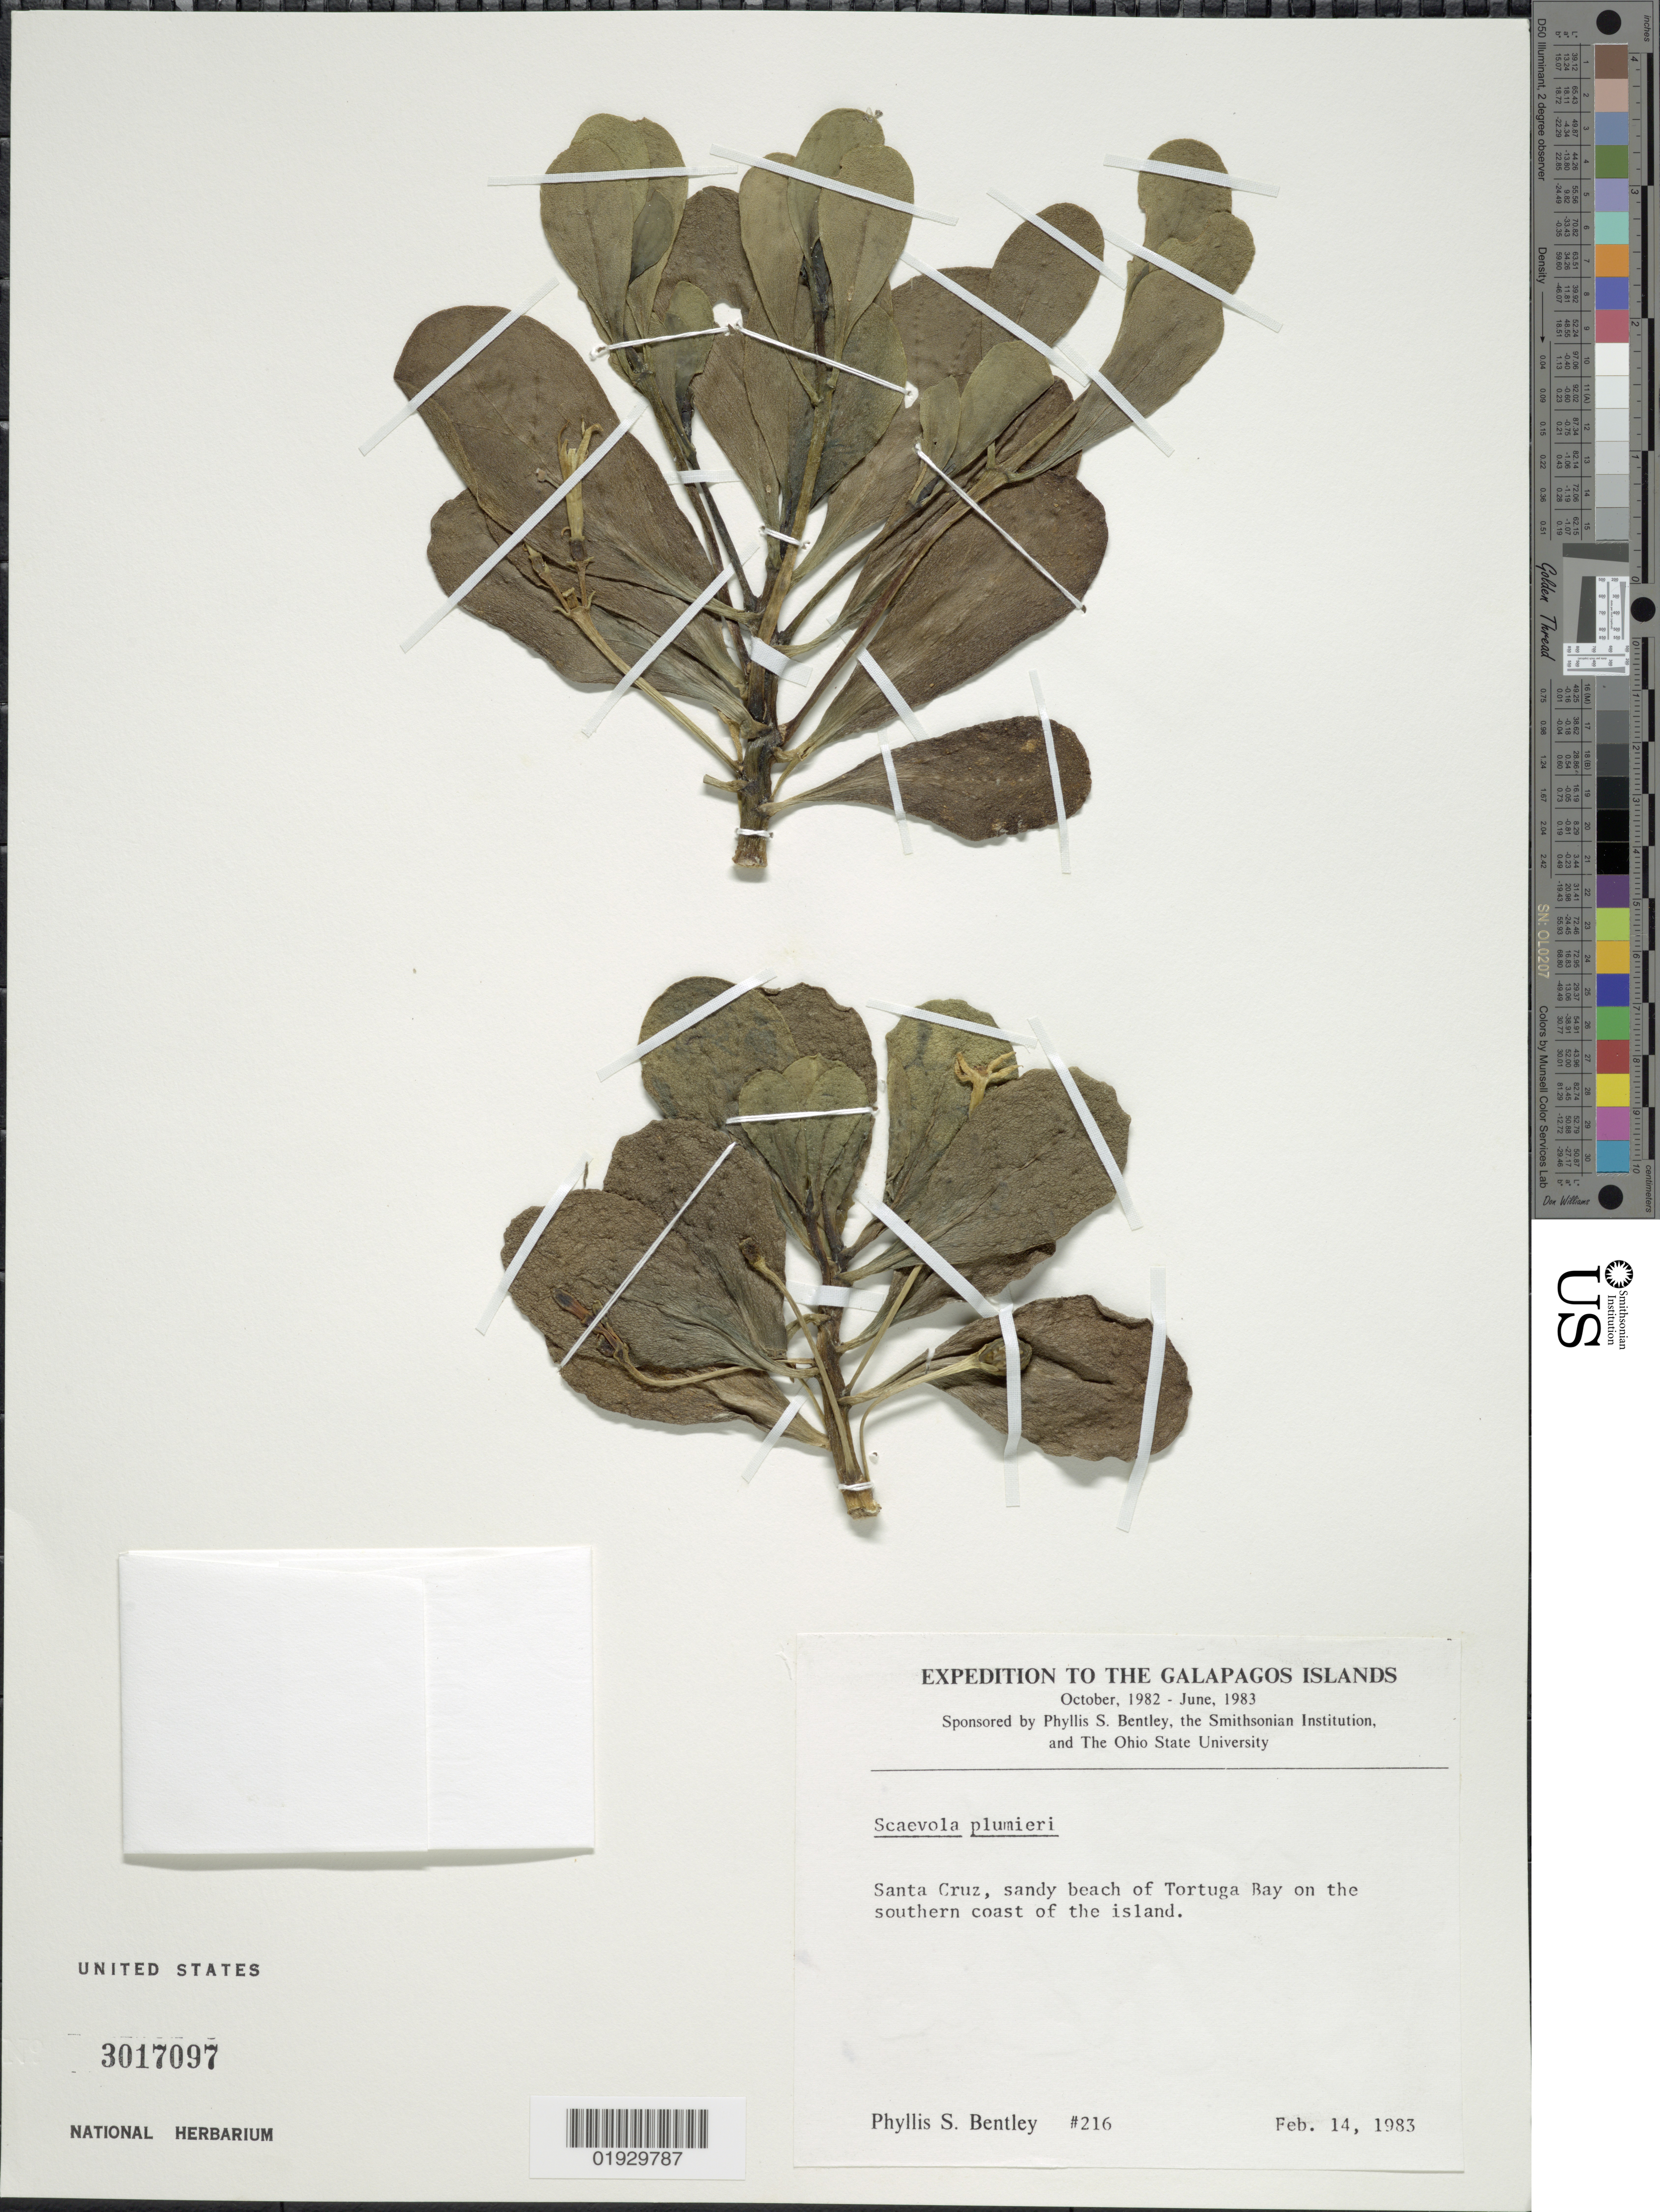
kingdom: Plantae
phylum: Tracheophyta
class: Magnoliopsida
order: Asterales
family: Goodeniaceae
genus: Scaevola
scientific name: Scaevola plumieri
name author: (L.) Vahl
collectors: P. S. Bentley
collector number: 216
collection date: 1983-02-14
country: Ecuador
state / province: Colón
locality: Galapagos Islands. Santa Cruz, sandy beach of Tortuga Bay on the southern coast of the island.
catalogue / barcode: US 3017097